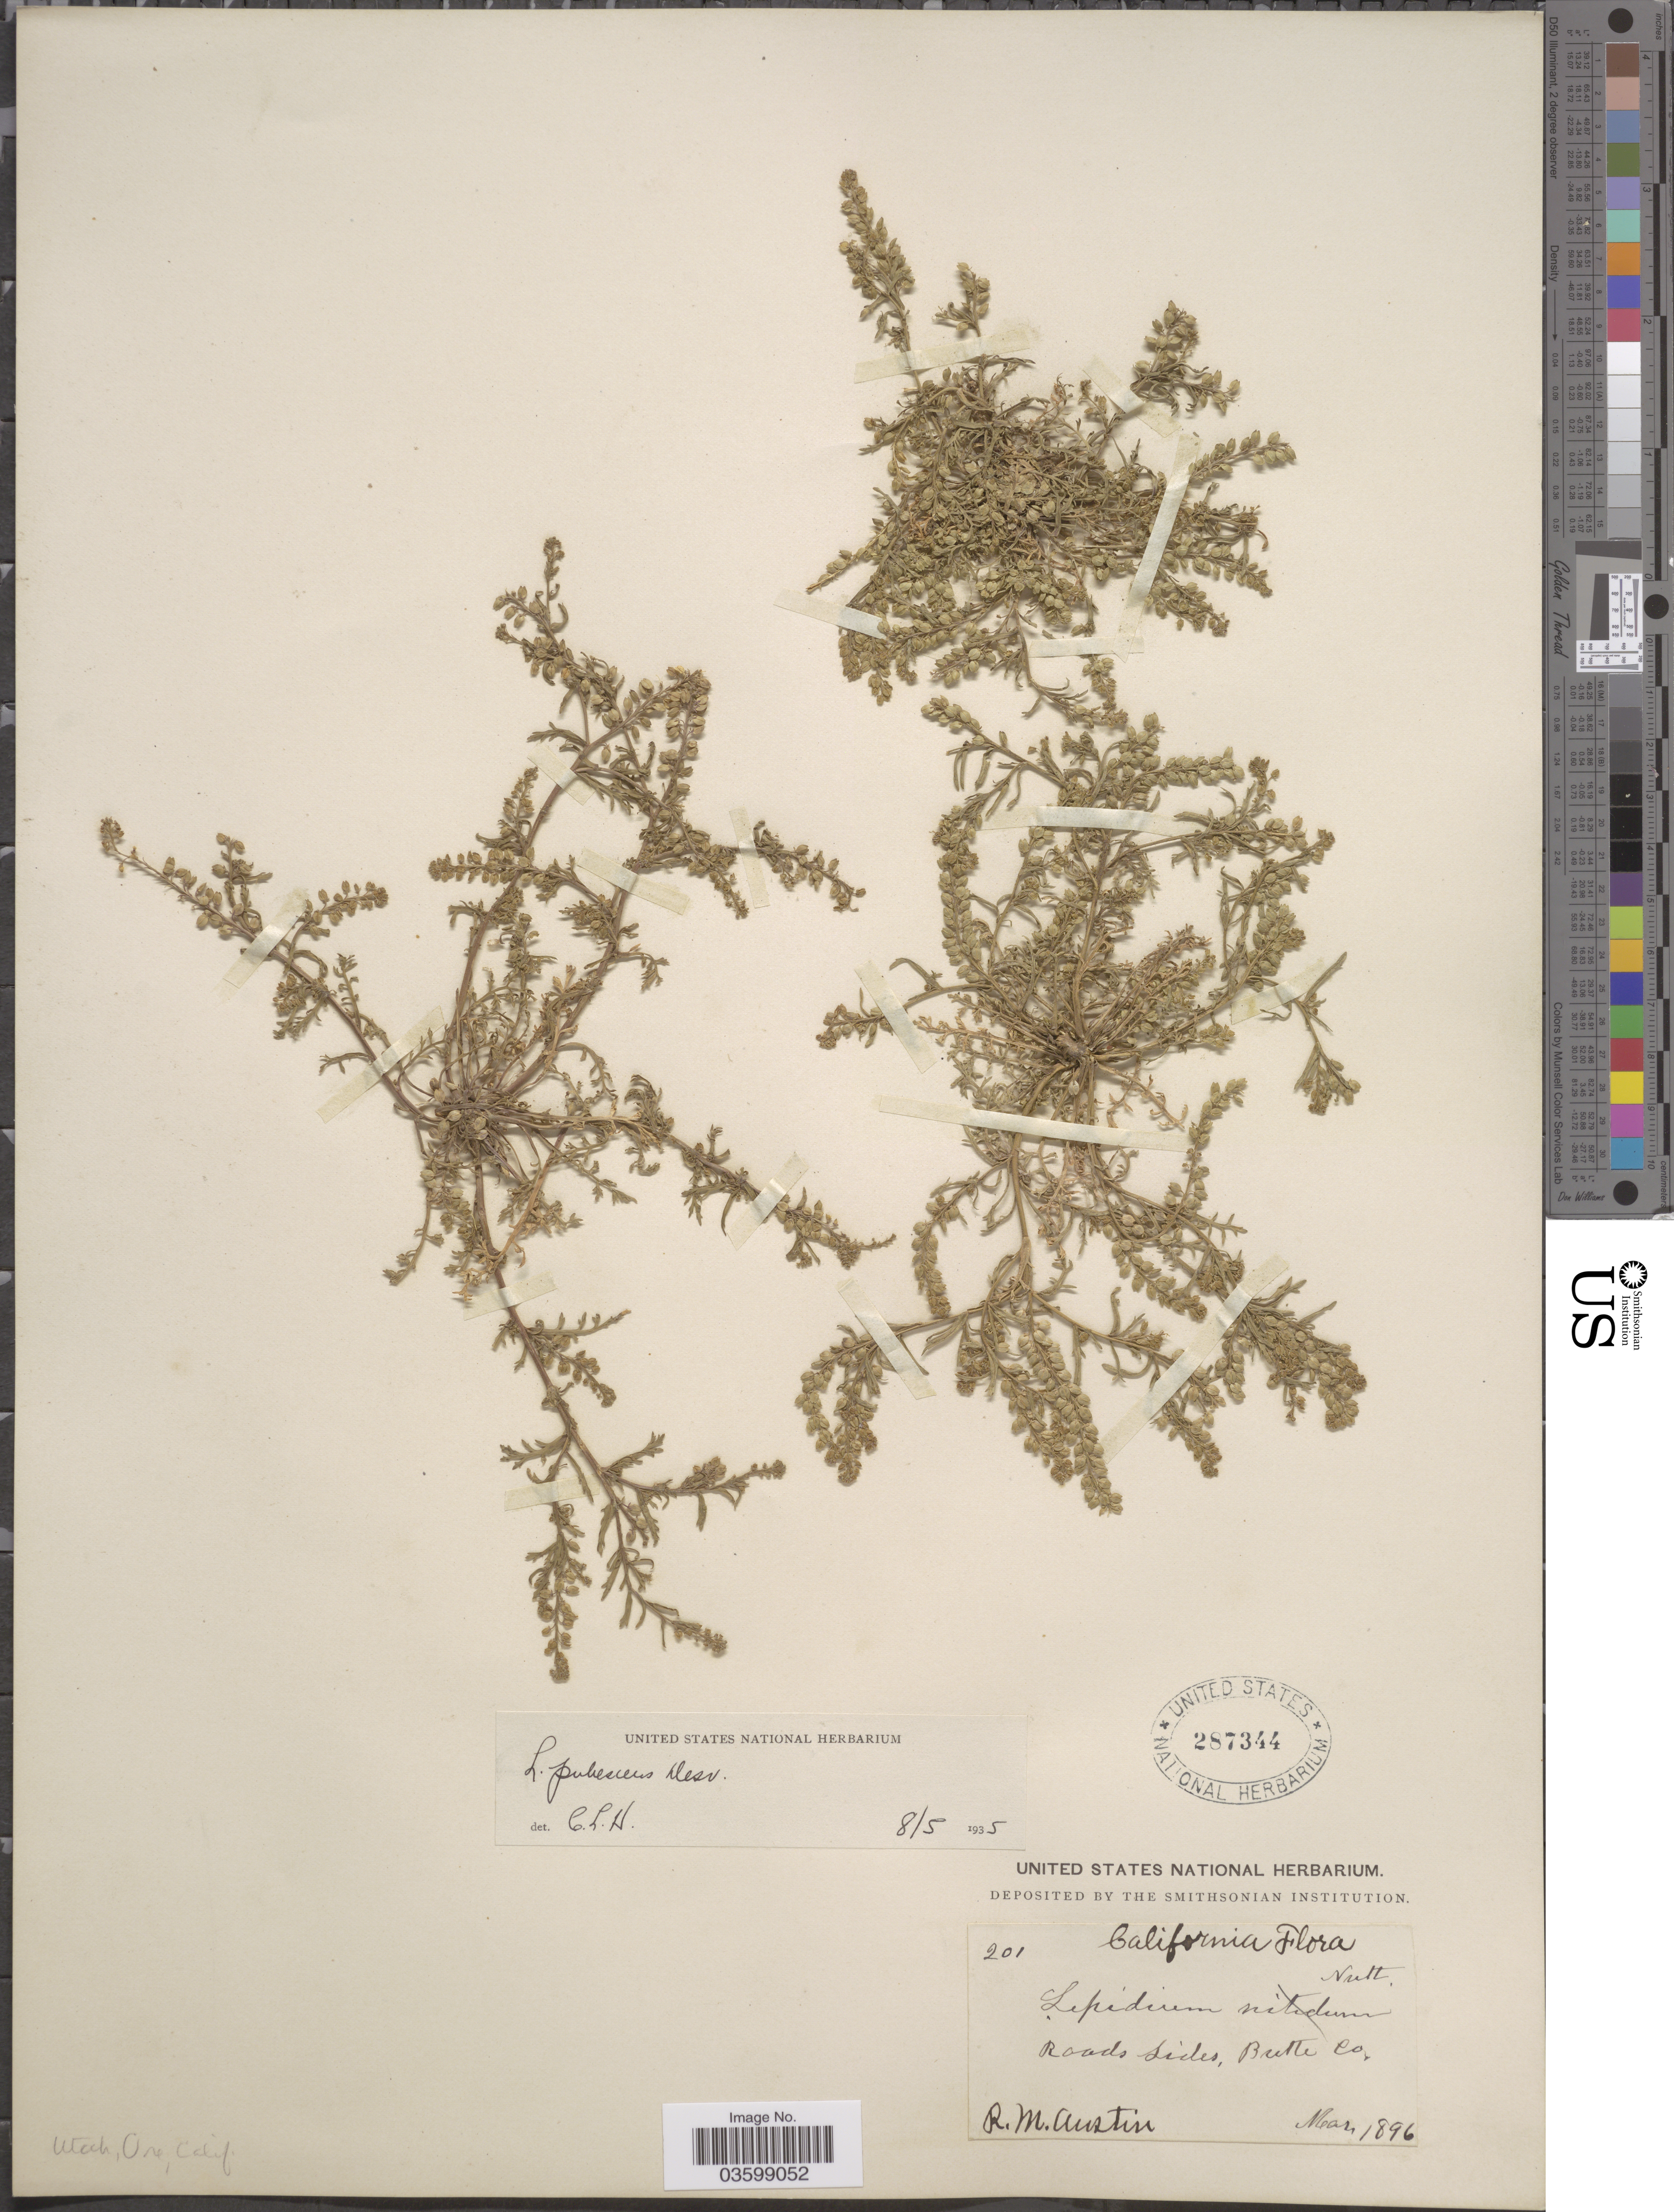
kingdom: Plantae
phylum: Tracheophyta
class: Magnoliopsida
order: Brassicales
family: Brassicaceae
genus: Lepidium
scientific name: Lepidium strictum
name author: (S. Watson) Rattan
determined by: Al-Shehbaz, I. A., (MO), Missouri Botanical Garden (UNITED STATES)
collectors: R. Austin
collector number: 201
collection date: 1896-03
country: United States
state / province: California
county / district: Butte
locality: Roads sides, Butte Co.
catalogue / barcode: US 287344